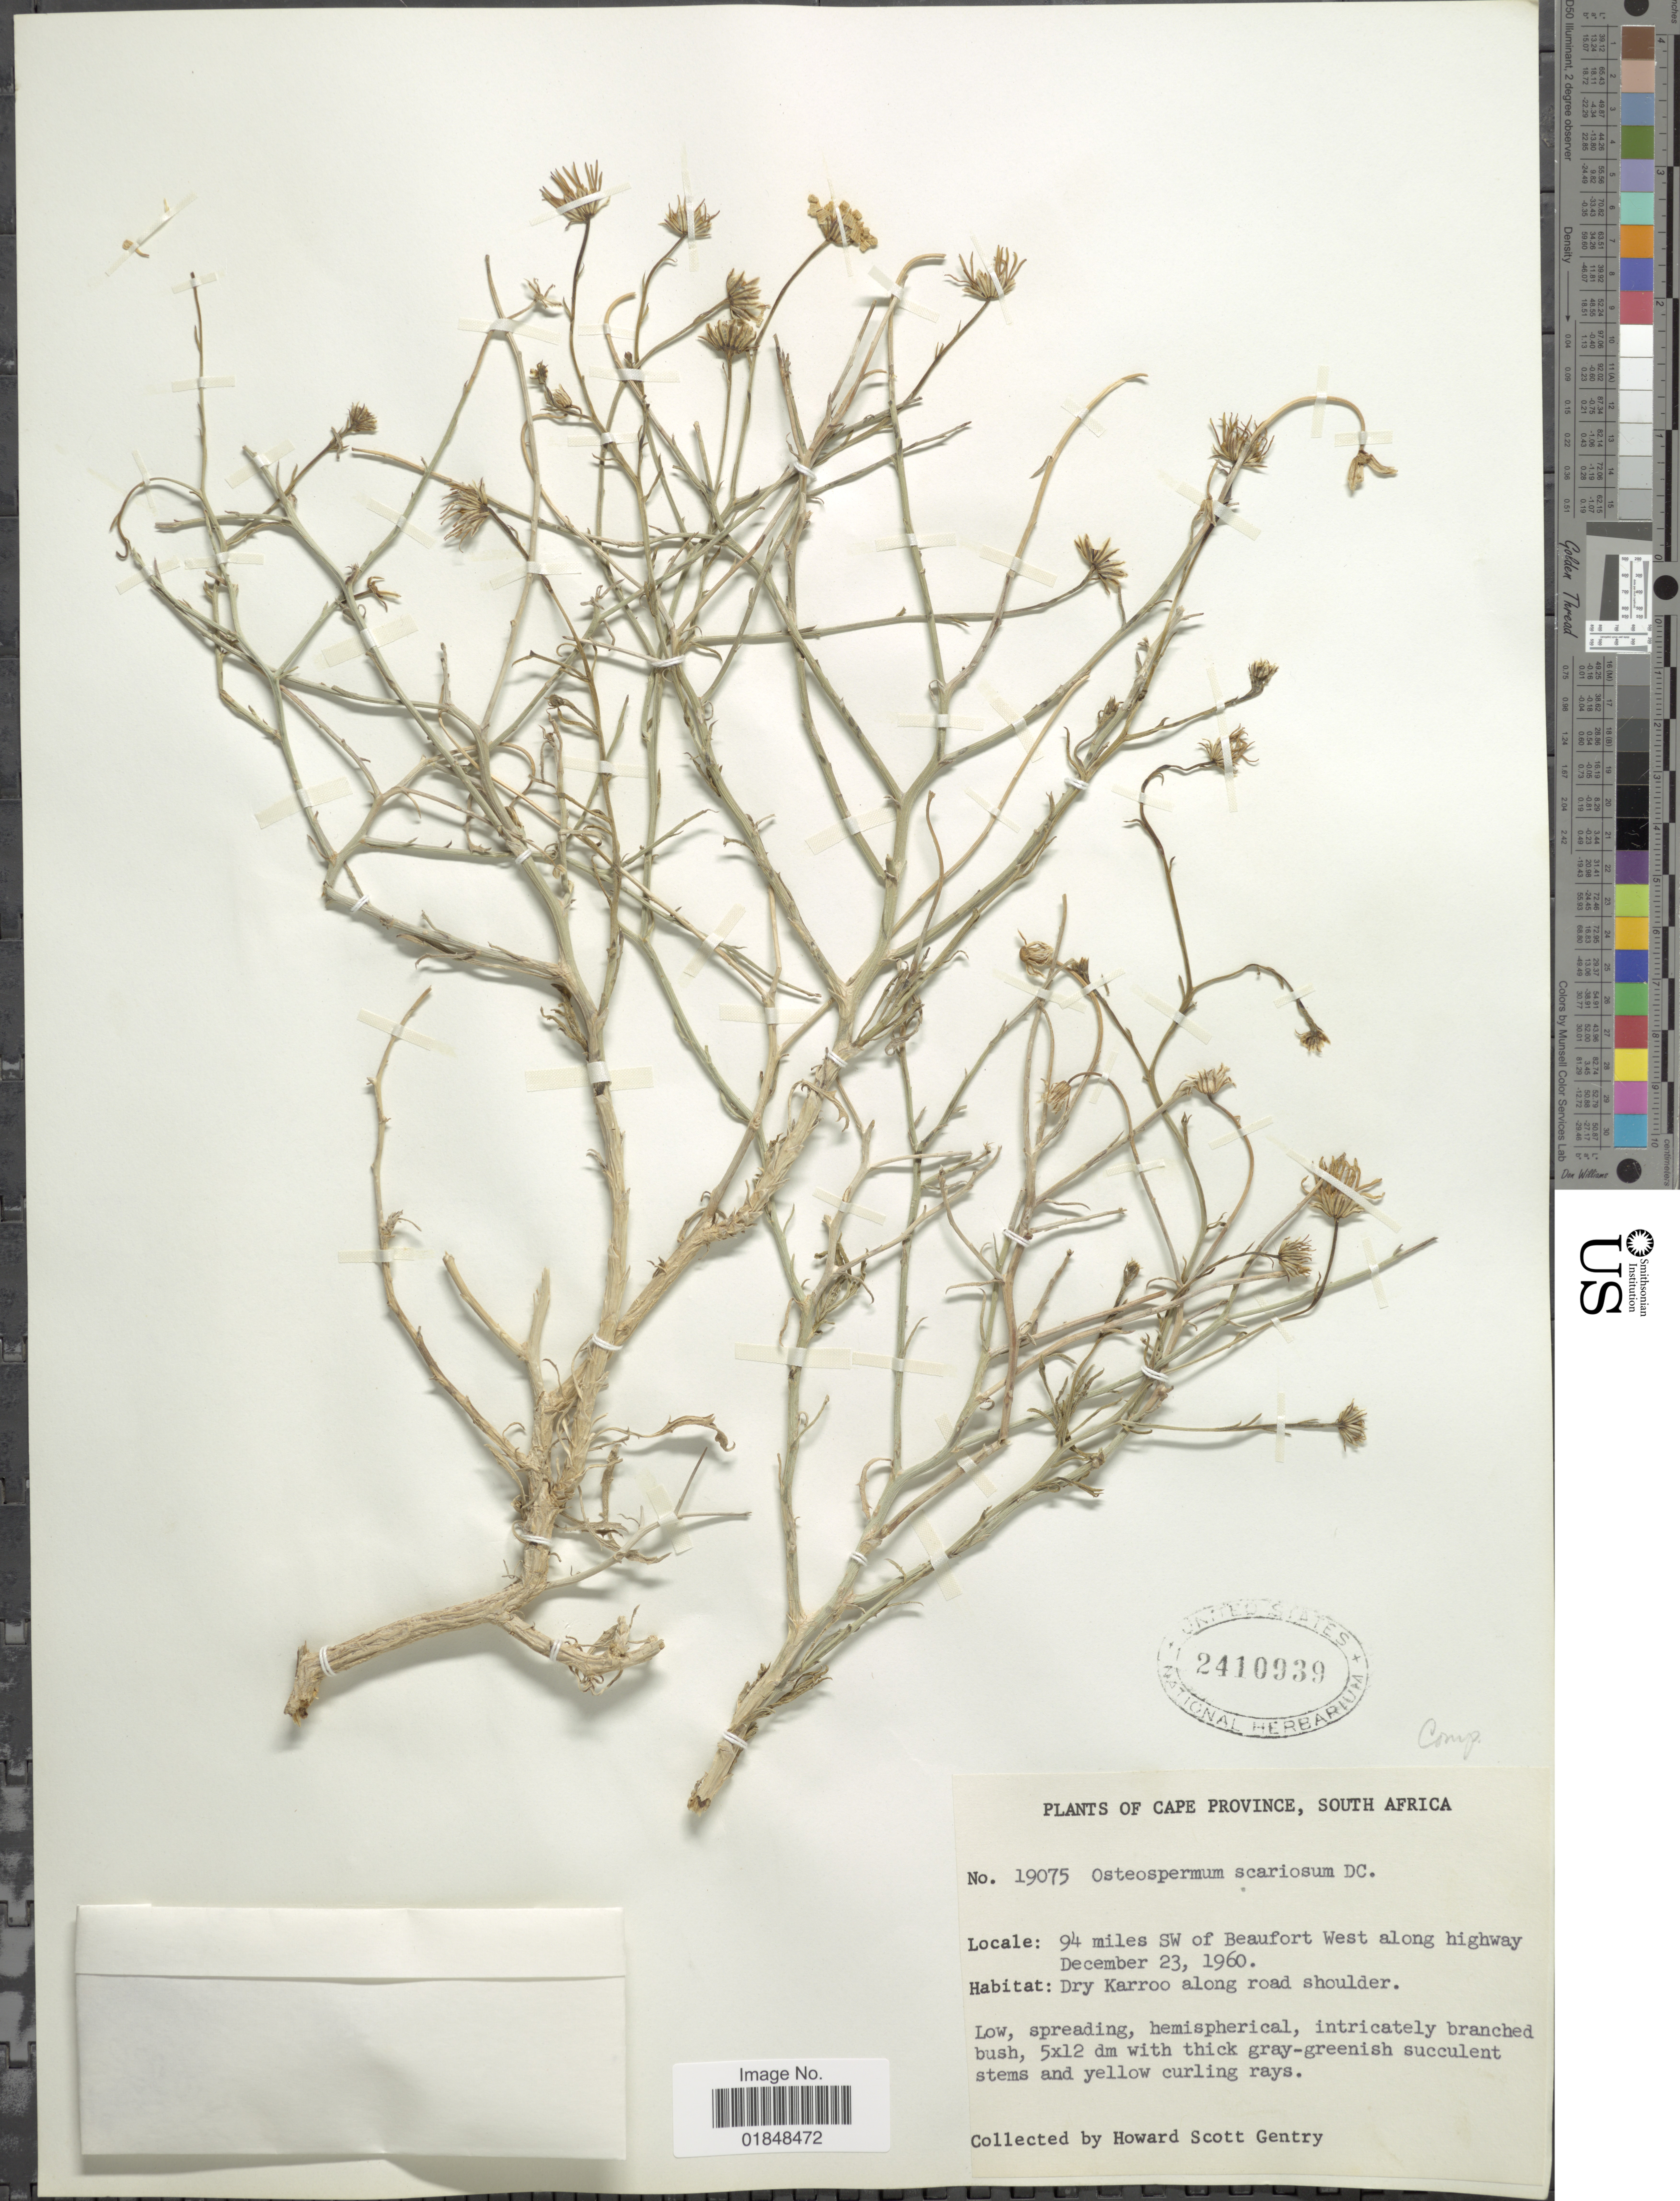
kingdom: Plantae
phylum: Tracheophyta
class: Magnoliopsida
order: Asterales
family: Asteraceae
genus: Osteospermum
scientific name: Osteospermum scariosum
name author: DC.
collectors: H. S. Gentry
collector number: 19075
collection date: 1960-12-23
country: South Africa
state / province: Western Cape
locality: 94 miles SW of Beaufort West along highway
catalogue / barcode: US 2410939